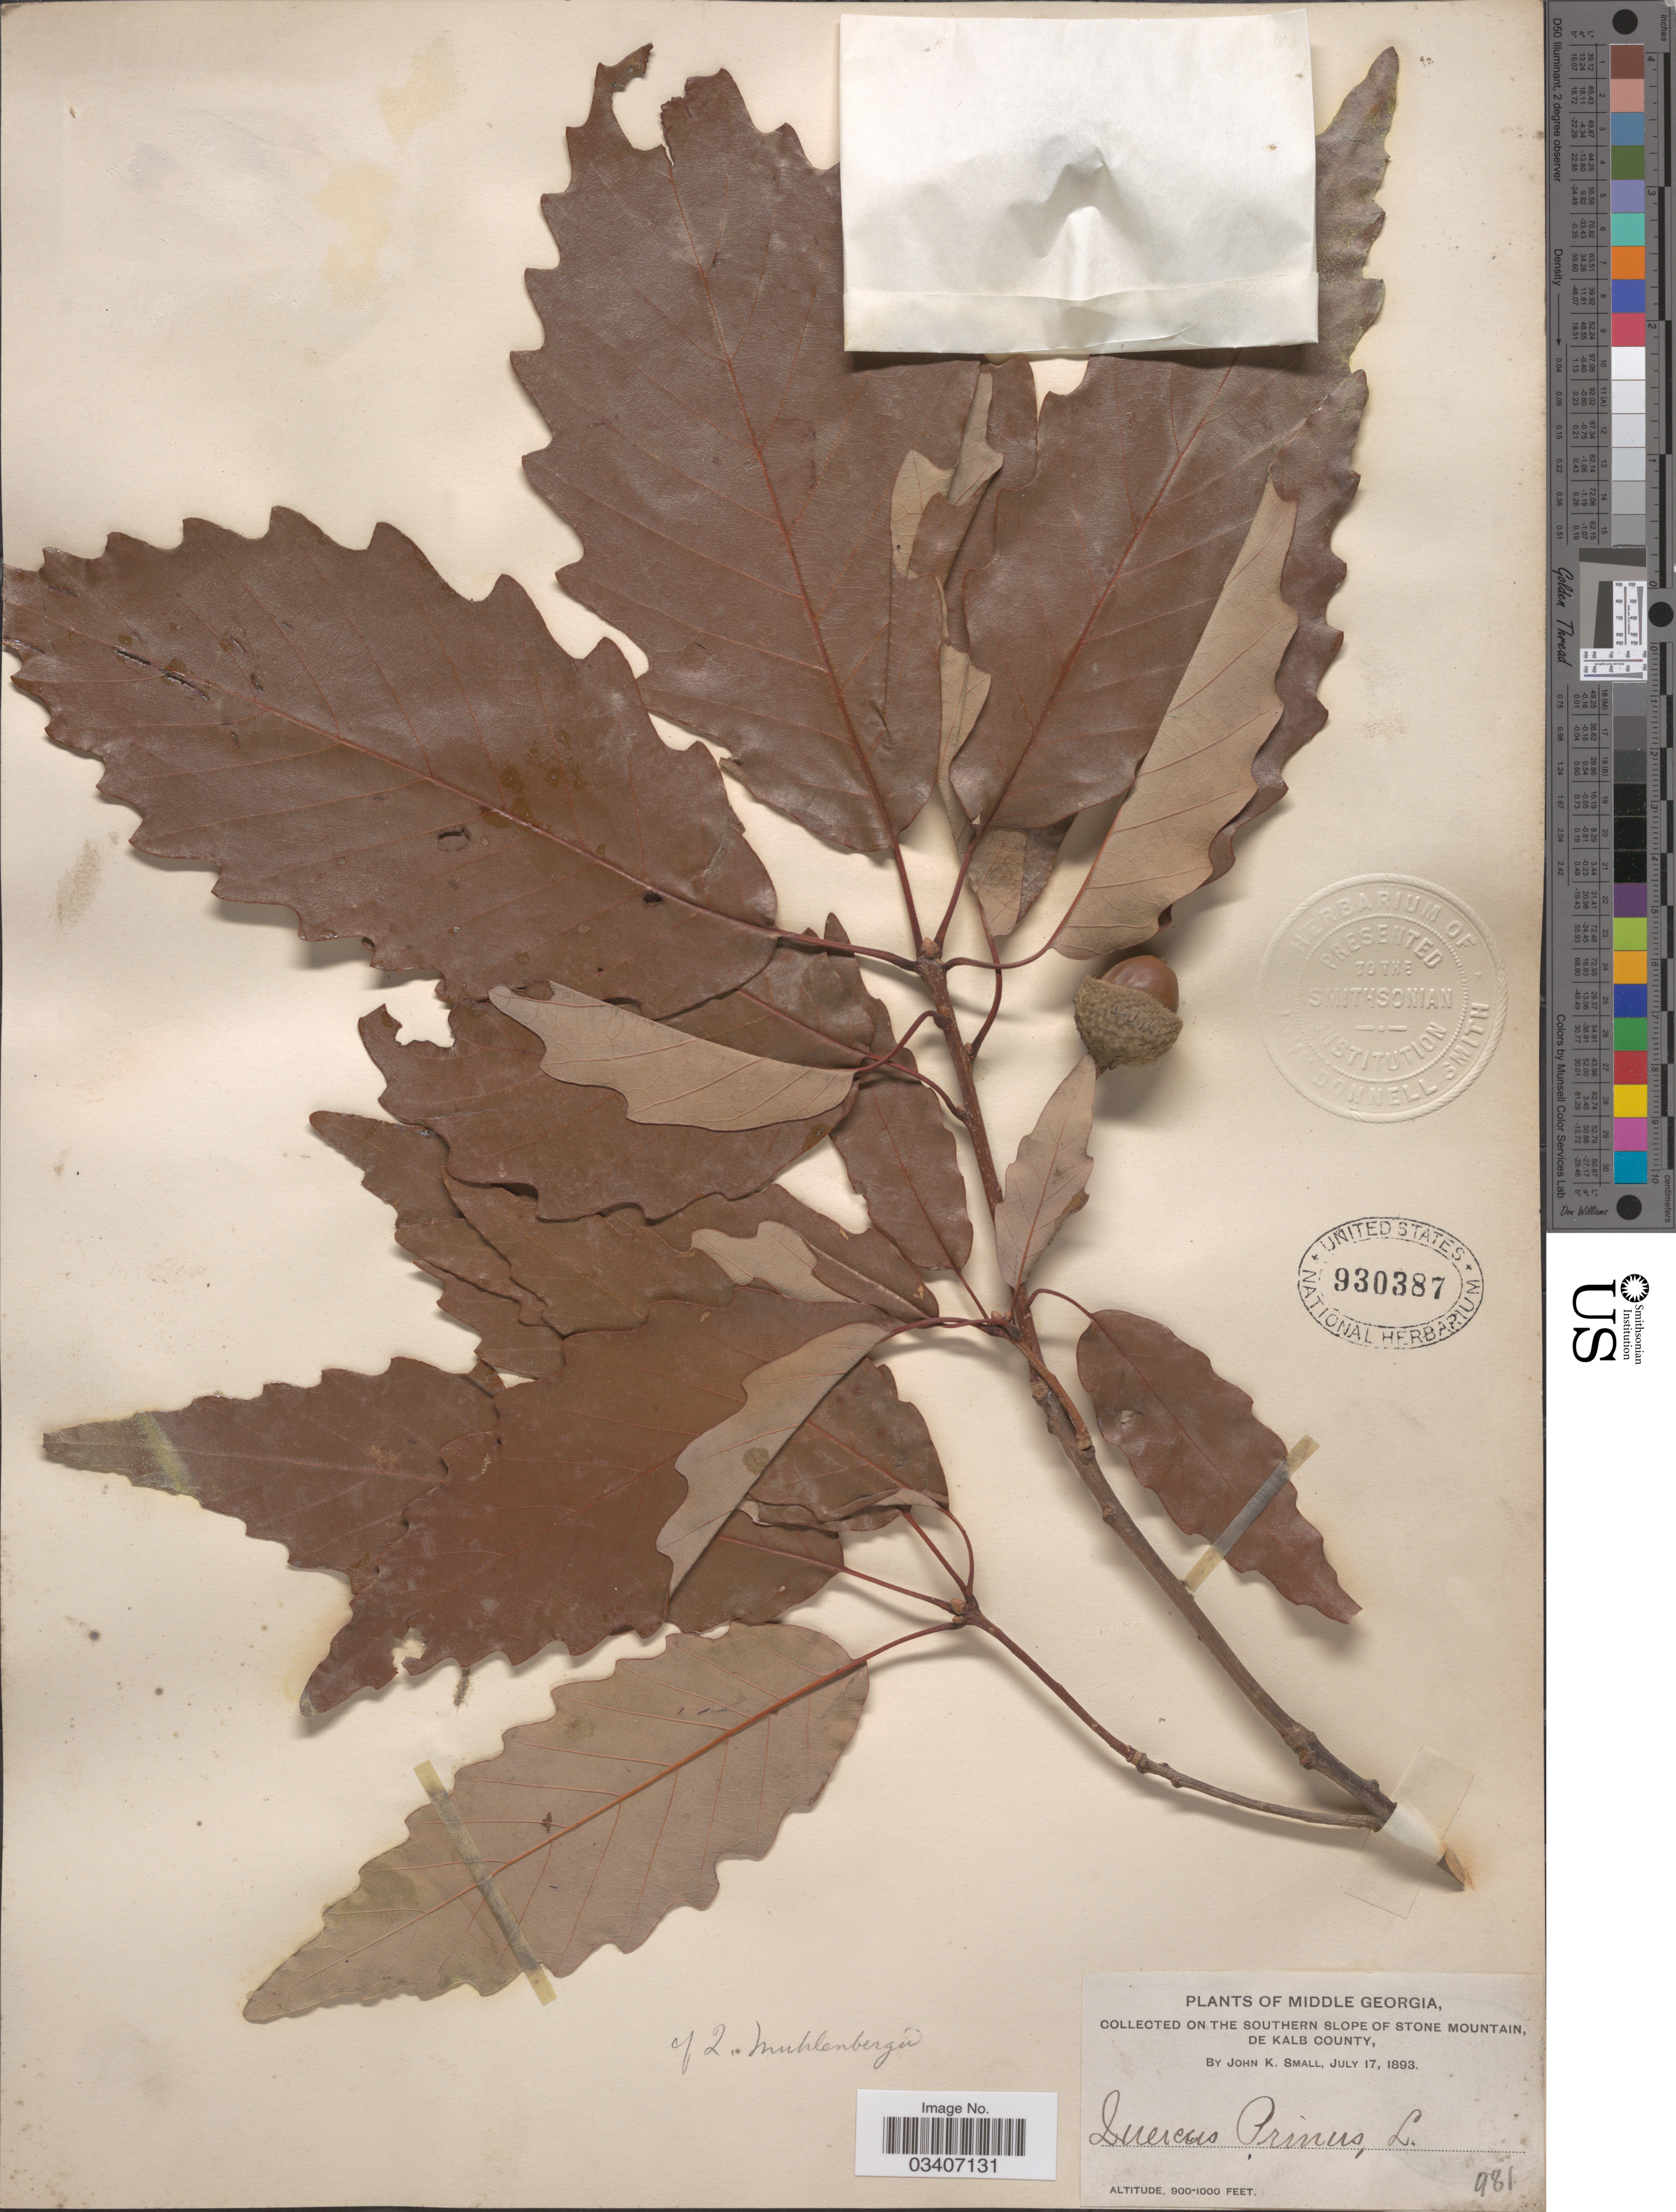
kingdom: Plantae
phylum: Tracheophyta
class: Magnoliopsida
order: Fagales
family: Fagaceae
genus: Quercus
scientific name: Quercus muehlenbergii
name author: Engelm.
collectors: J. K. Small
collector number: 981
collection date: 1893-07-17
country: United States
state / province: Georgia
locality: Middle Georgia. On the Southern slope of Stone Mountain, De Kalb County.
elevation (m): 274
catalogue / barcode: US 930387